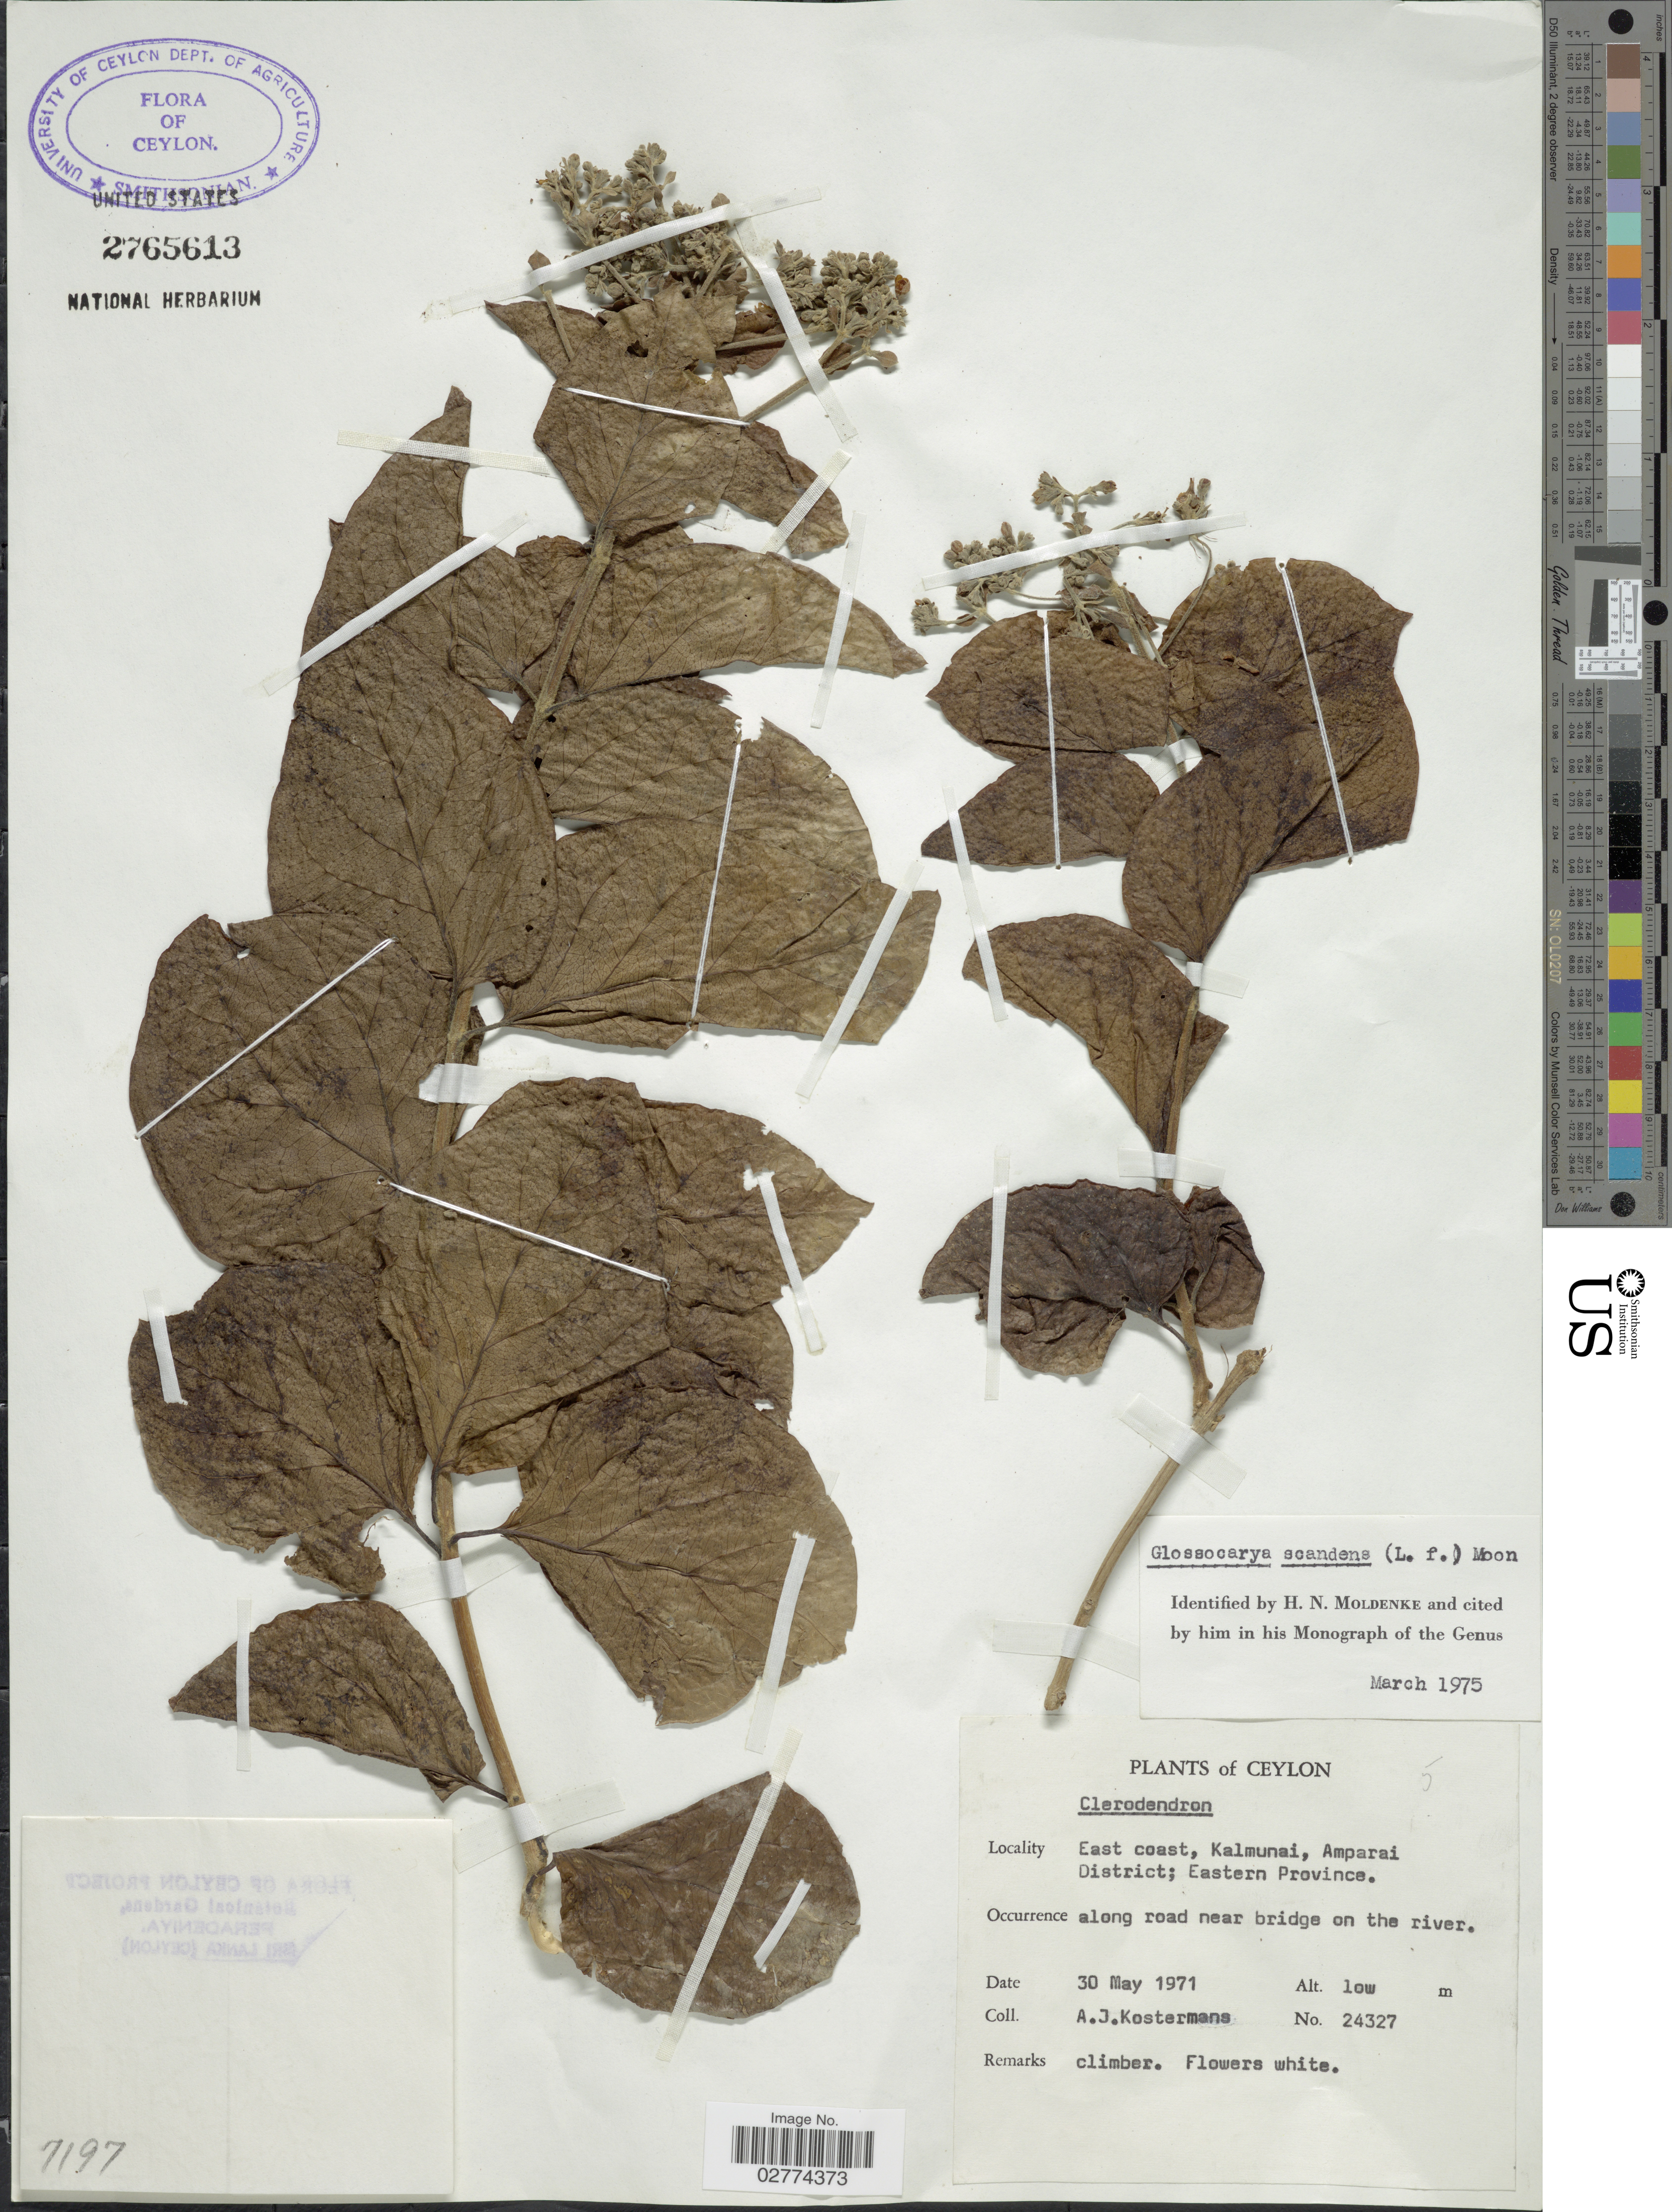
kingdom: Plantae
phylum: Tracheophyta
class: Magnoliopsida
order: Lamiales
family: Lamiaceae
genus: Glossocarya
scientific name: Glossocarya scandens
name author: (L. f.) Trimen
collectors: A. J. G. Kostermans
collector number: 24327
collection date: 1971-05-30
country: Sri Lanka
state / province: Eastern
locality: Ceylon. East coast, Kalmunai, Amparai District.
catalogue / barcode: US 2765613